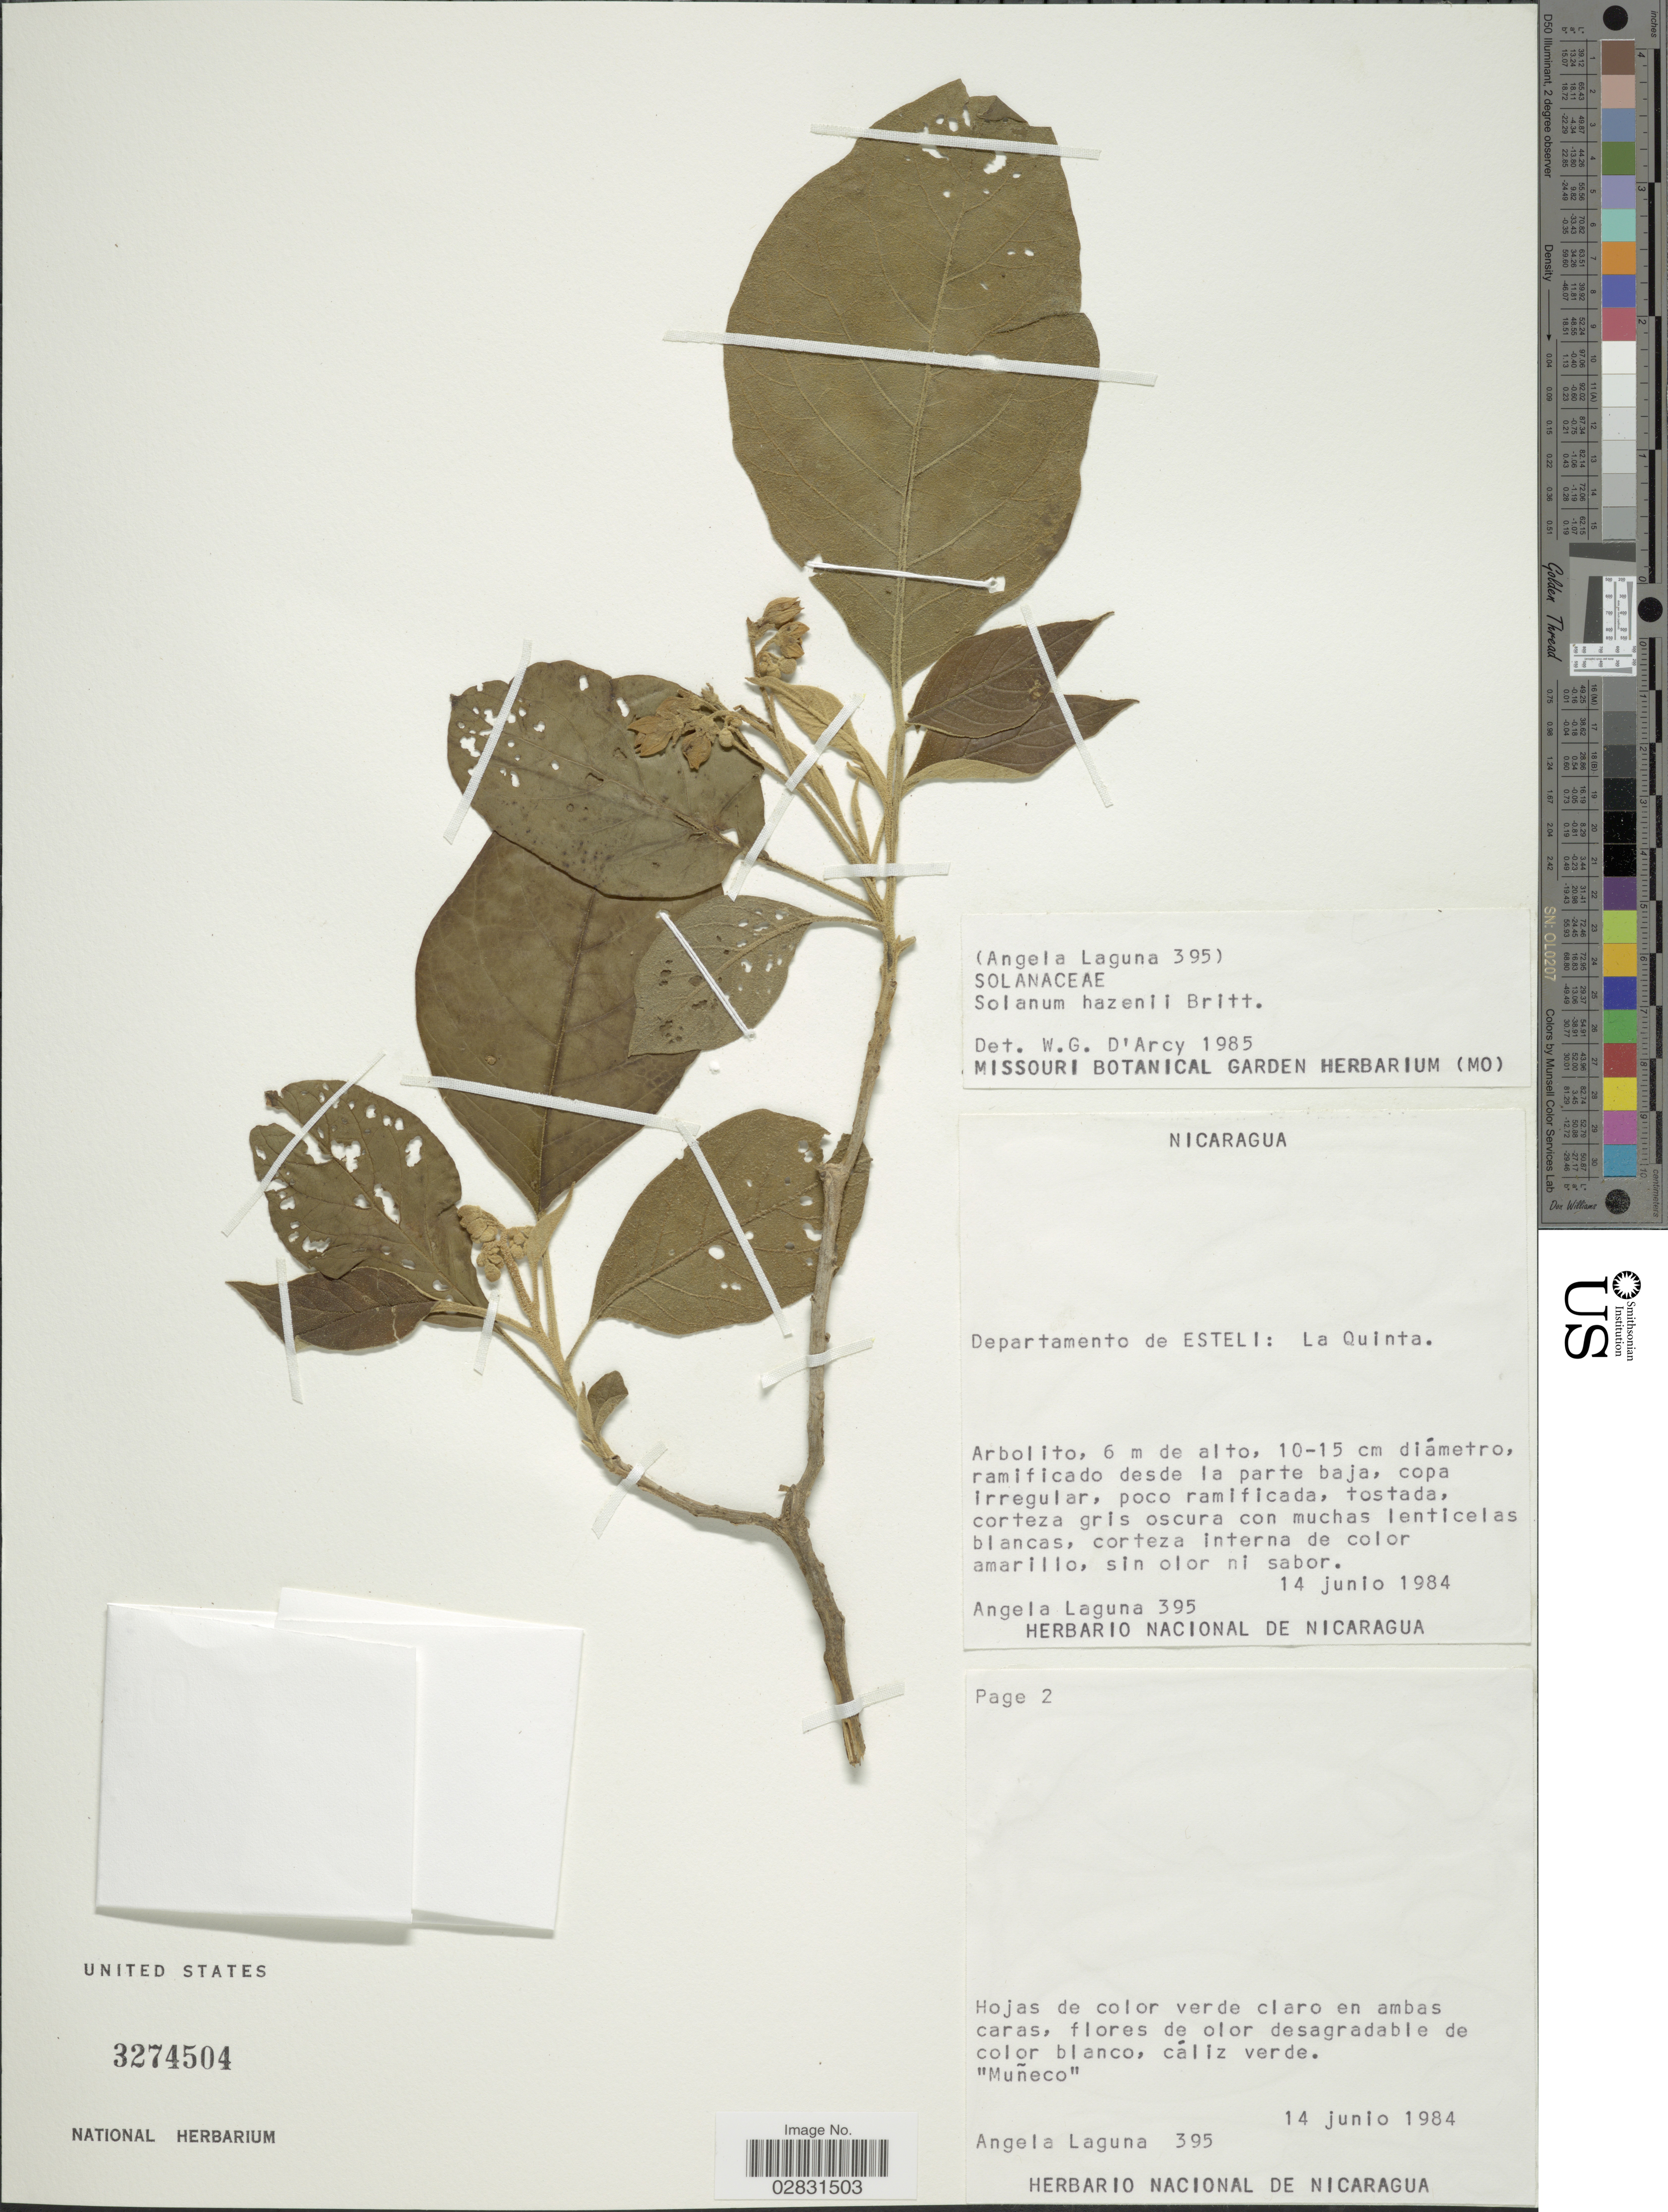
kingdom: Plantae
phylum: Tracheophyta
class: Magnoliopsida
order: Solanales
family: Solanaceae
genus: Solanum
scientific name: Solanum hazenii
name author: Britton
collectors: A. Laguna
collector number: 395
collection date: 1984-06-14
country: Nicaragua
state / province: Esteli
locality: Departamento de Esteli: La Quinta.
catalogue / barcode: US 3274504